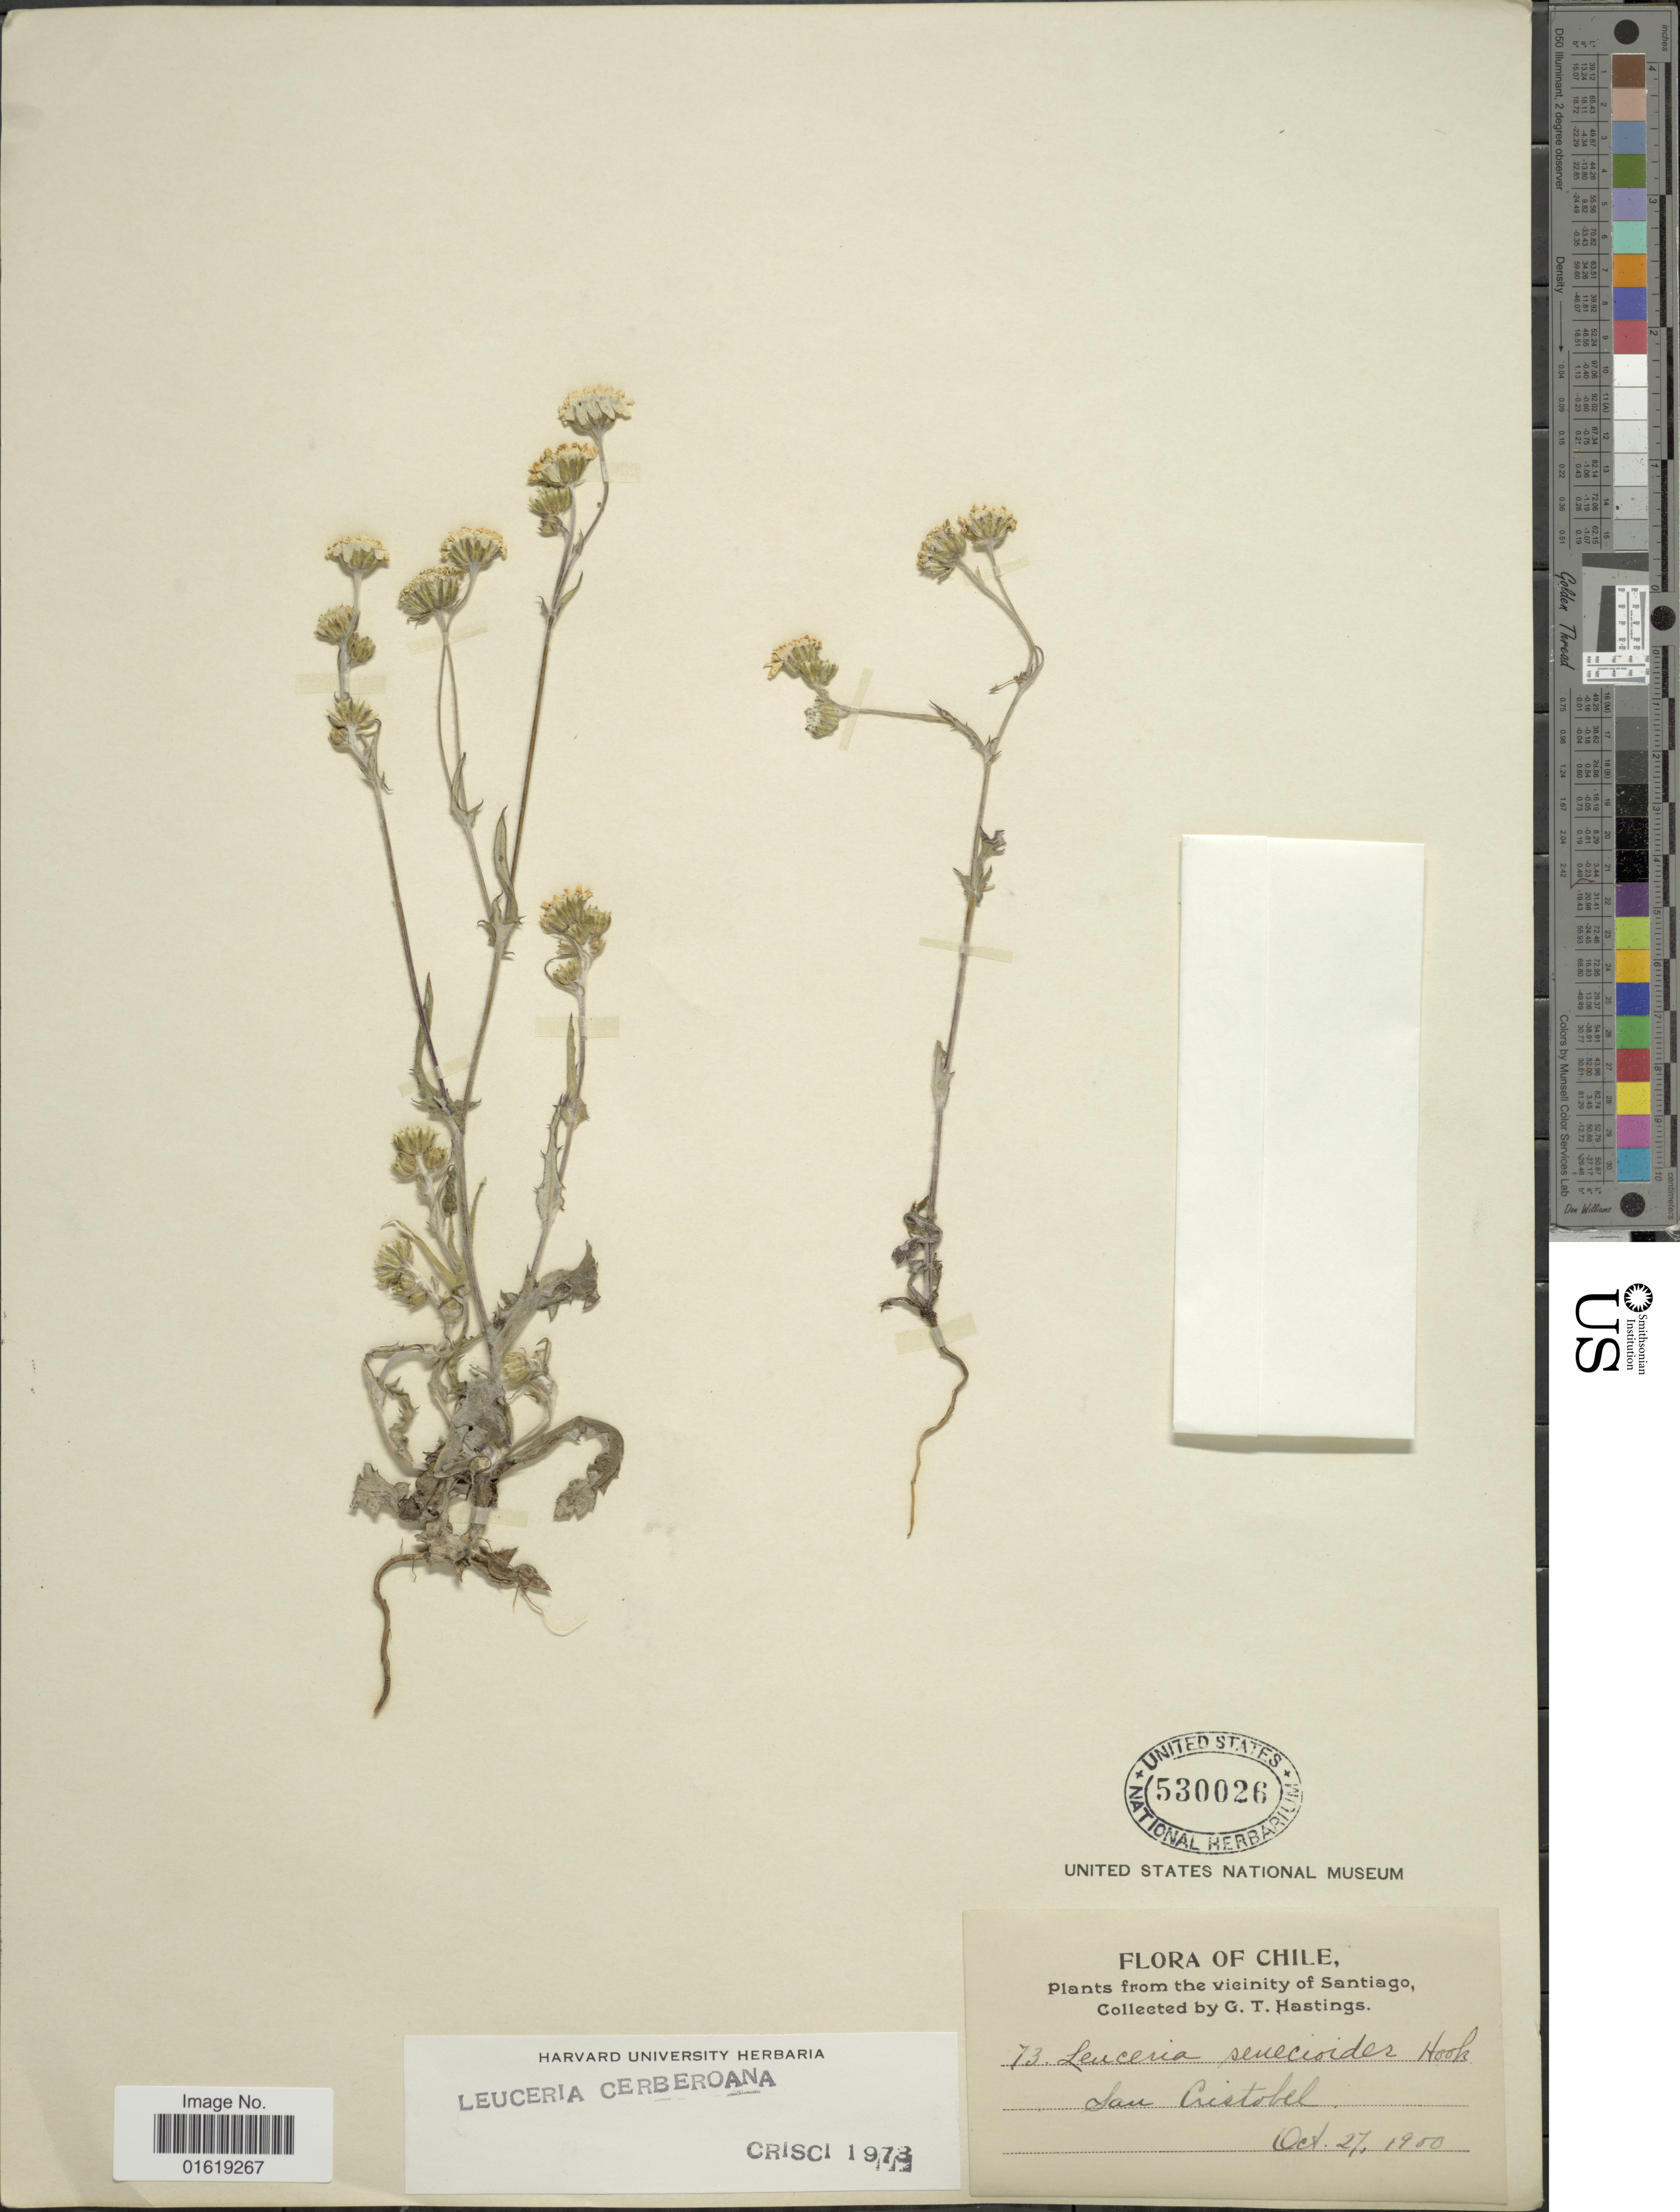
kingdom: Plantae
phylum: Tracheophyta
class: Magnoliopsida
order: Asterales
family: Asteraceae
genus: Leucheria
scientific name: Leucheria cerberoana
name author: J. Rémy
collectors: G. Hastings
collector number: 73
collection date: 1900-10-27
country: Chile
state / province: Región Metropolitana (RM)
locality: Vicinity of Santiago. San Cristobal.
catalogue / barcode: US 530026